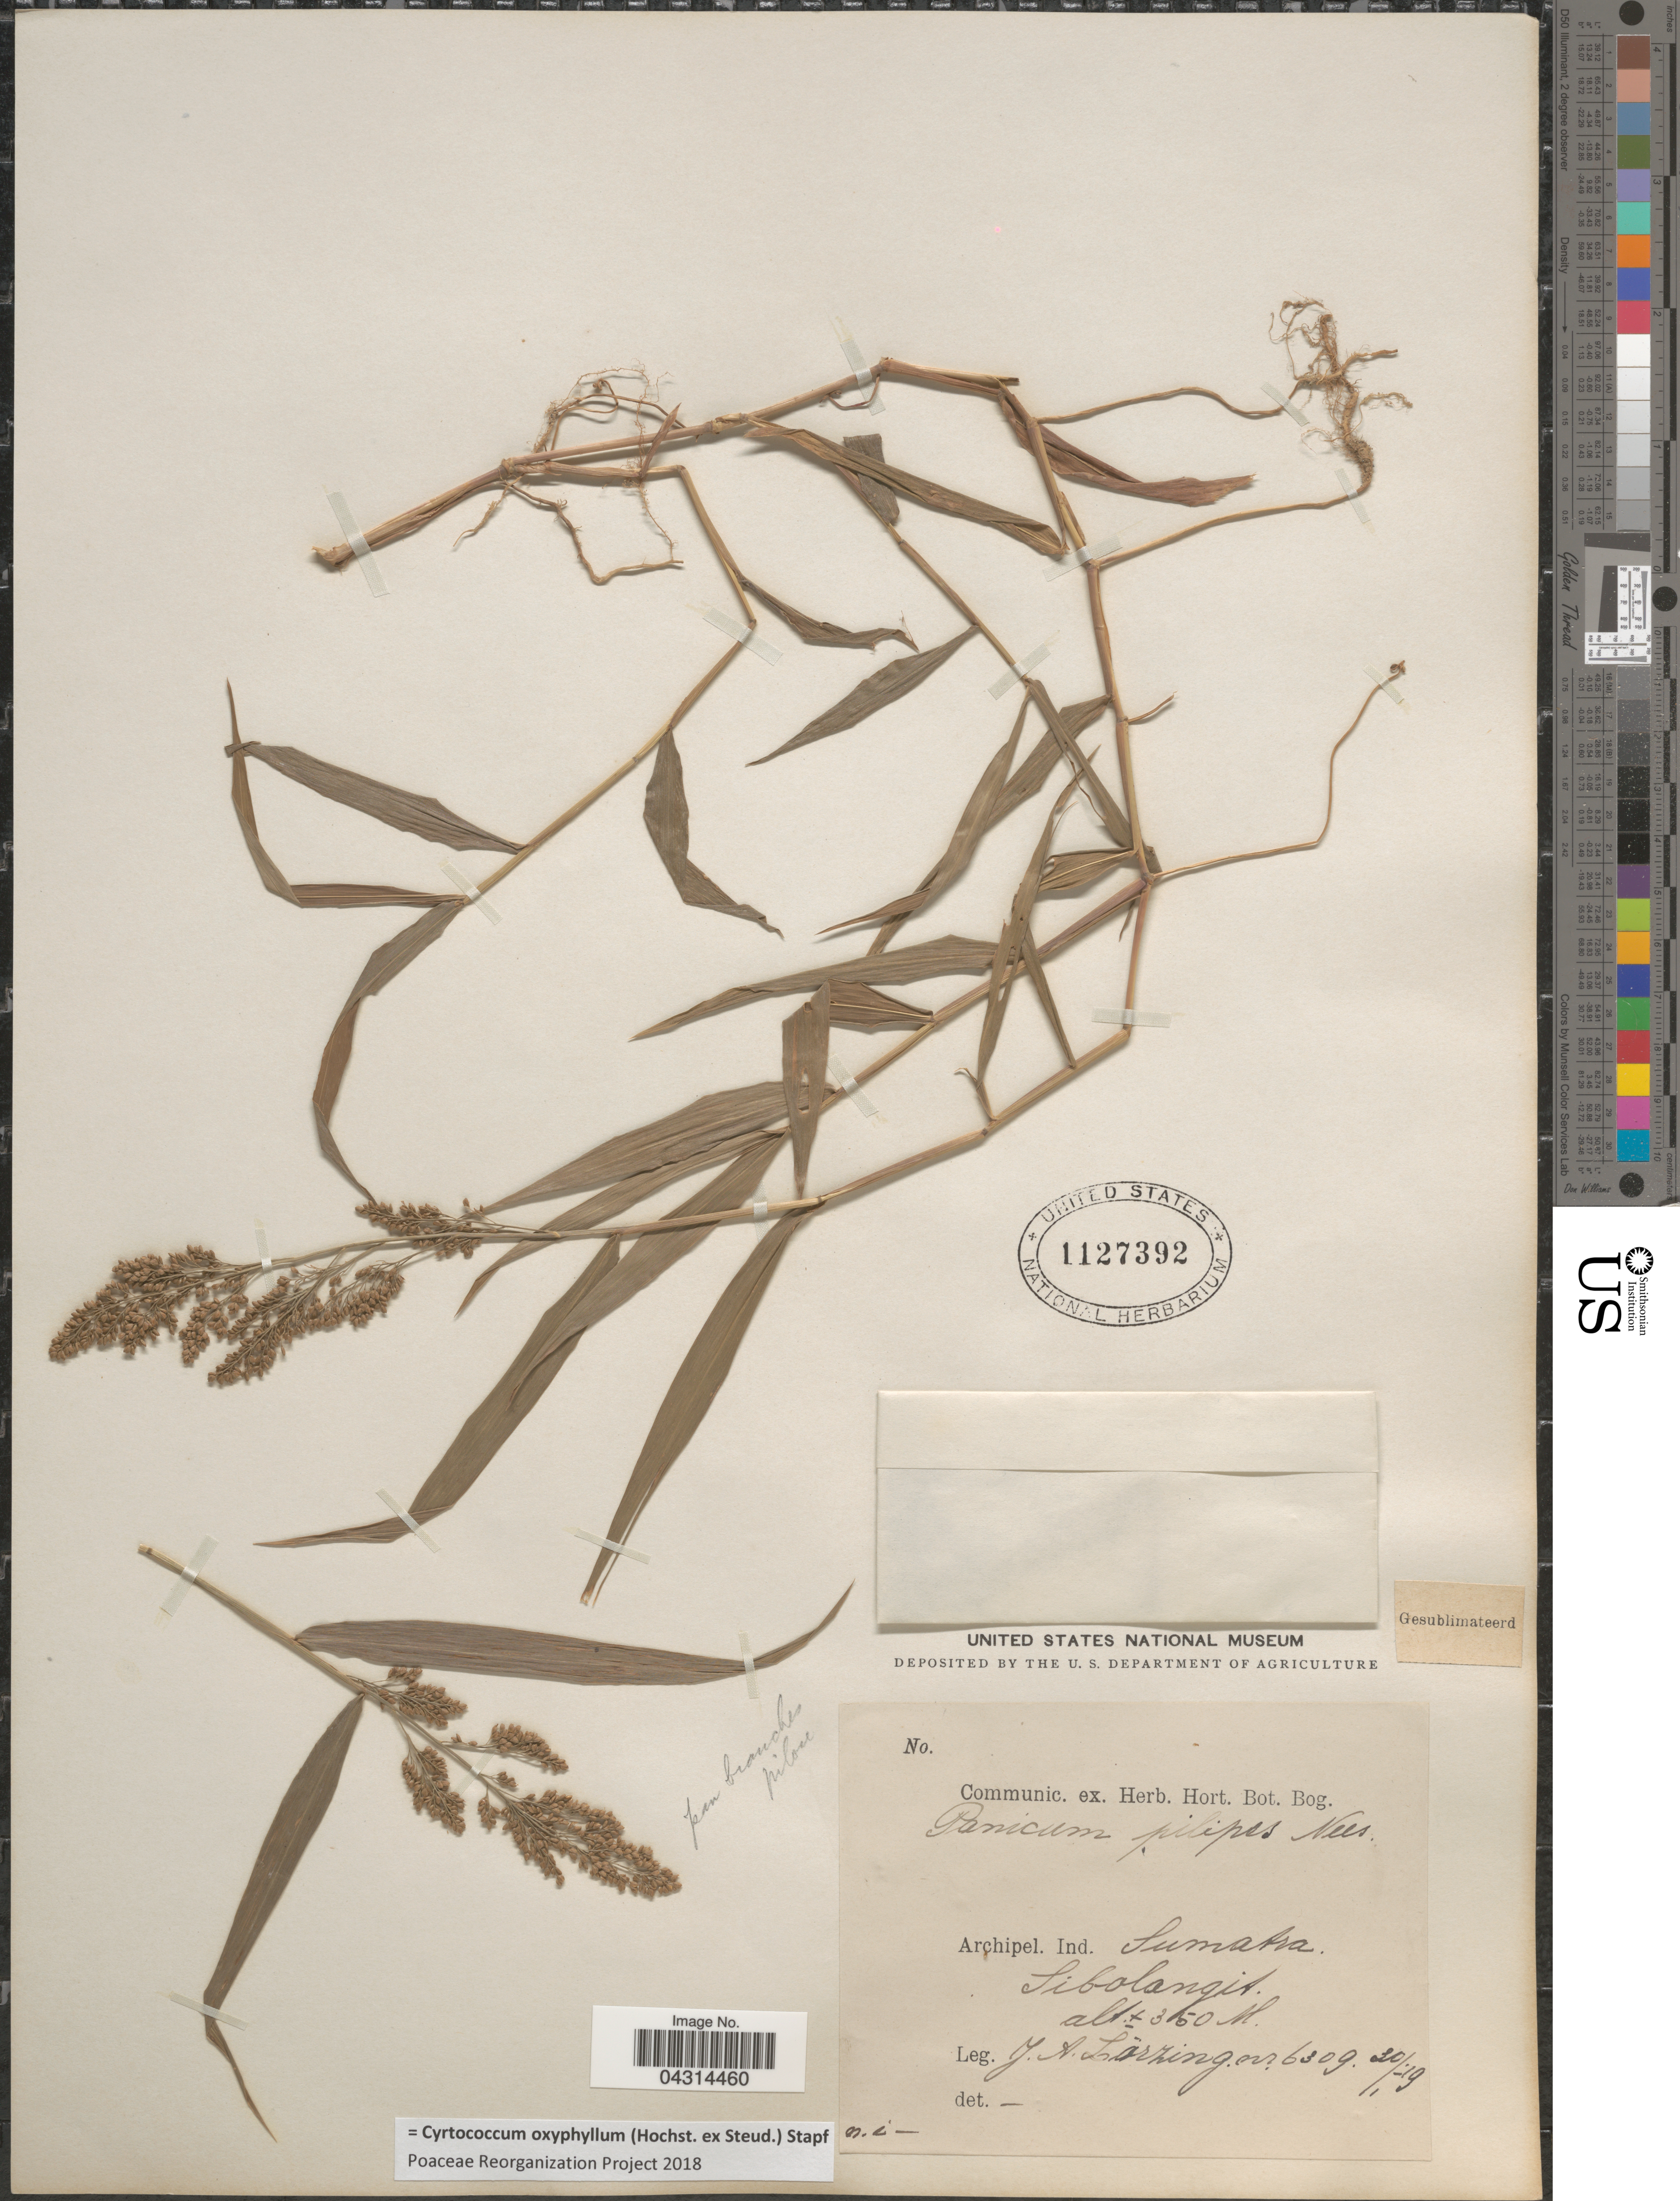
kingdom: Plantae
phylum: Tracheophyta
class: Liliopsida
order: Poales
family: Poaceae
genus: Cyrtococcum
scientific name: Cyrtococcum oxyphyllum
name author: (Steud.) Stapf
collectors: J. Larzing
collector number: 6309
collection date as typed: Transcribed d/m/y: 30/1/19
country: Indonesia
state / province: Sumatra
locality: Archipel. Ind. Sibolangit.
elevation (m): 350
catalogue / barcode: US 1127392